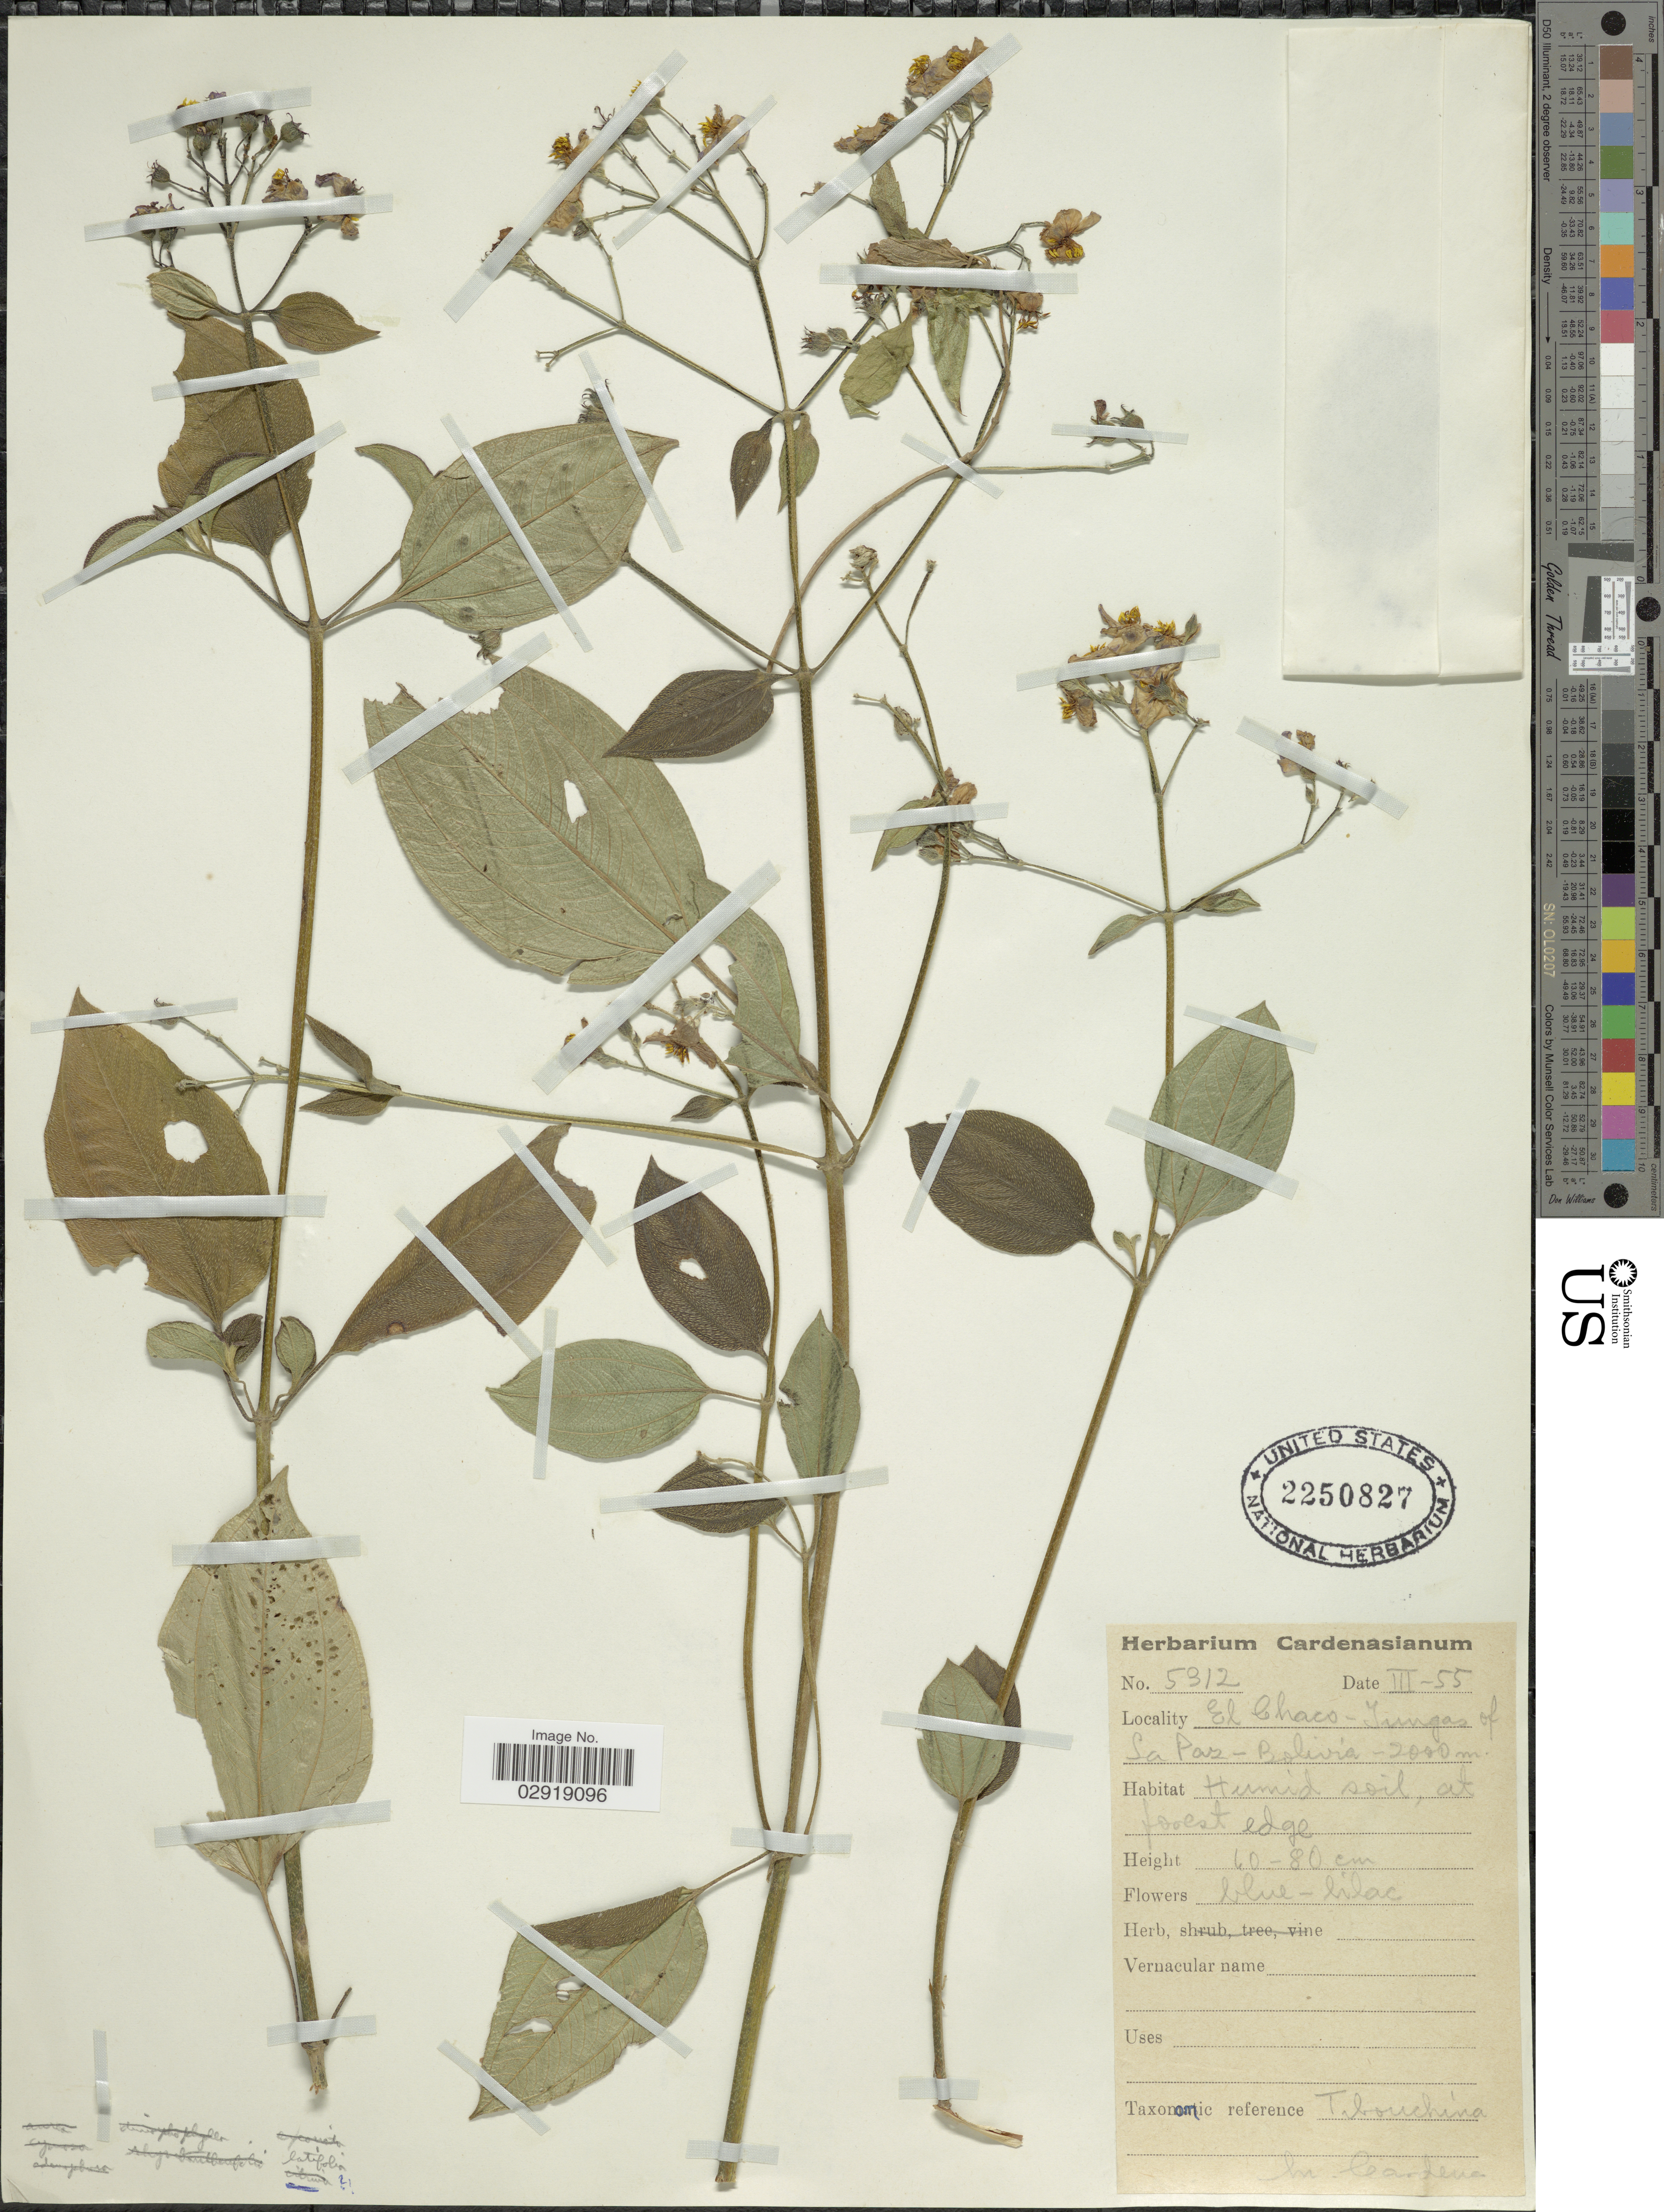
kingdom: Plantae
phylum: Tracheophyta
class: Magnoliopsida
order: Myrtales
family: Melastomataceae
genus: Chaetogastra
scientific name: Chaetogastra sp.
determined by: Michelangeli, F. A.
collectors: M. Cárdenas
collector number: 5312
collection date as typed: Transcribed d/m/y: /3/55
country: Bolivia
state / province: La Paz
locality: El Chaco- Yungas of La Paz.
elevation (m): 2000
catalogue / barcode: US 2250827